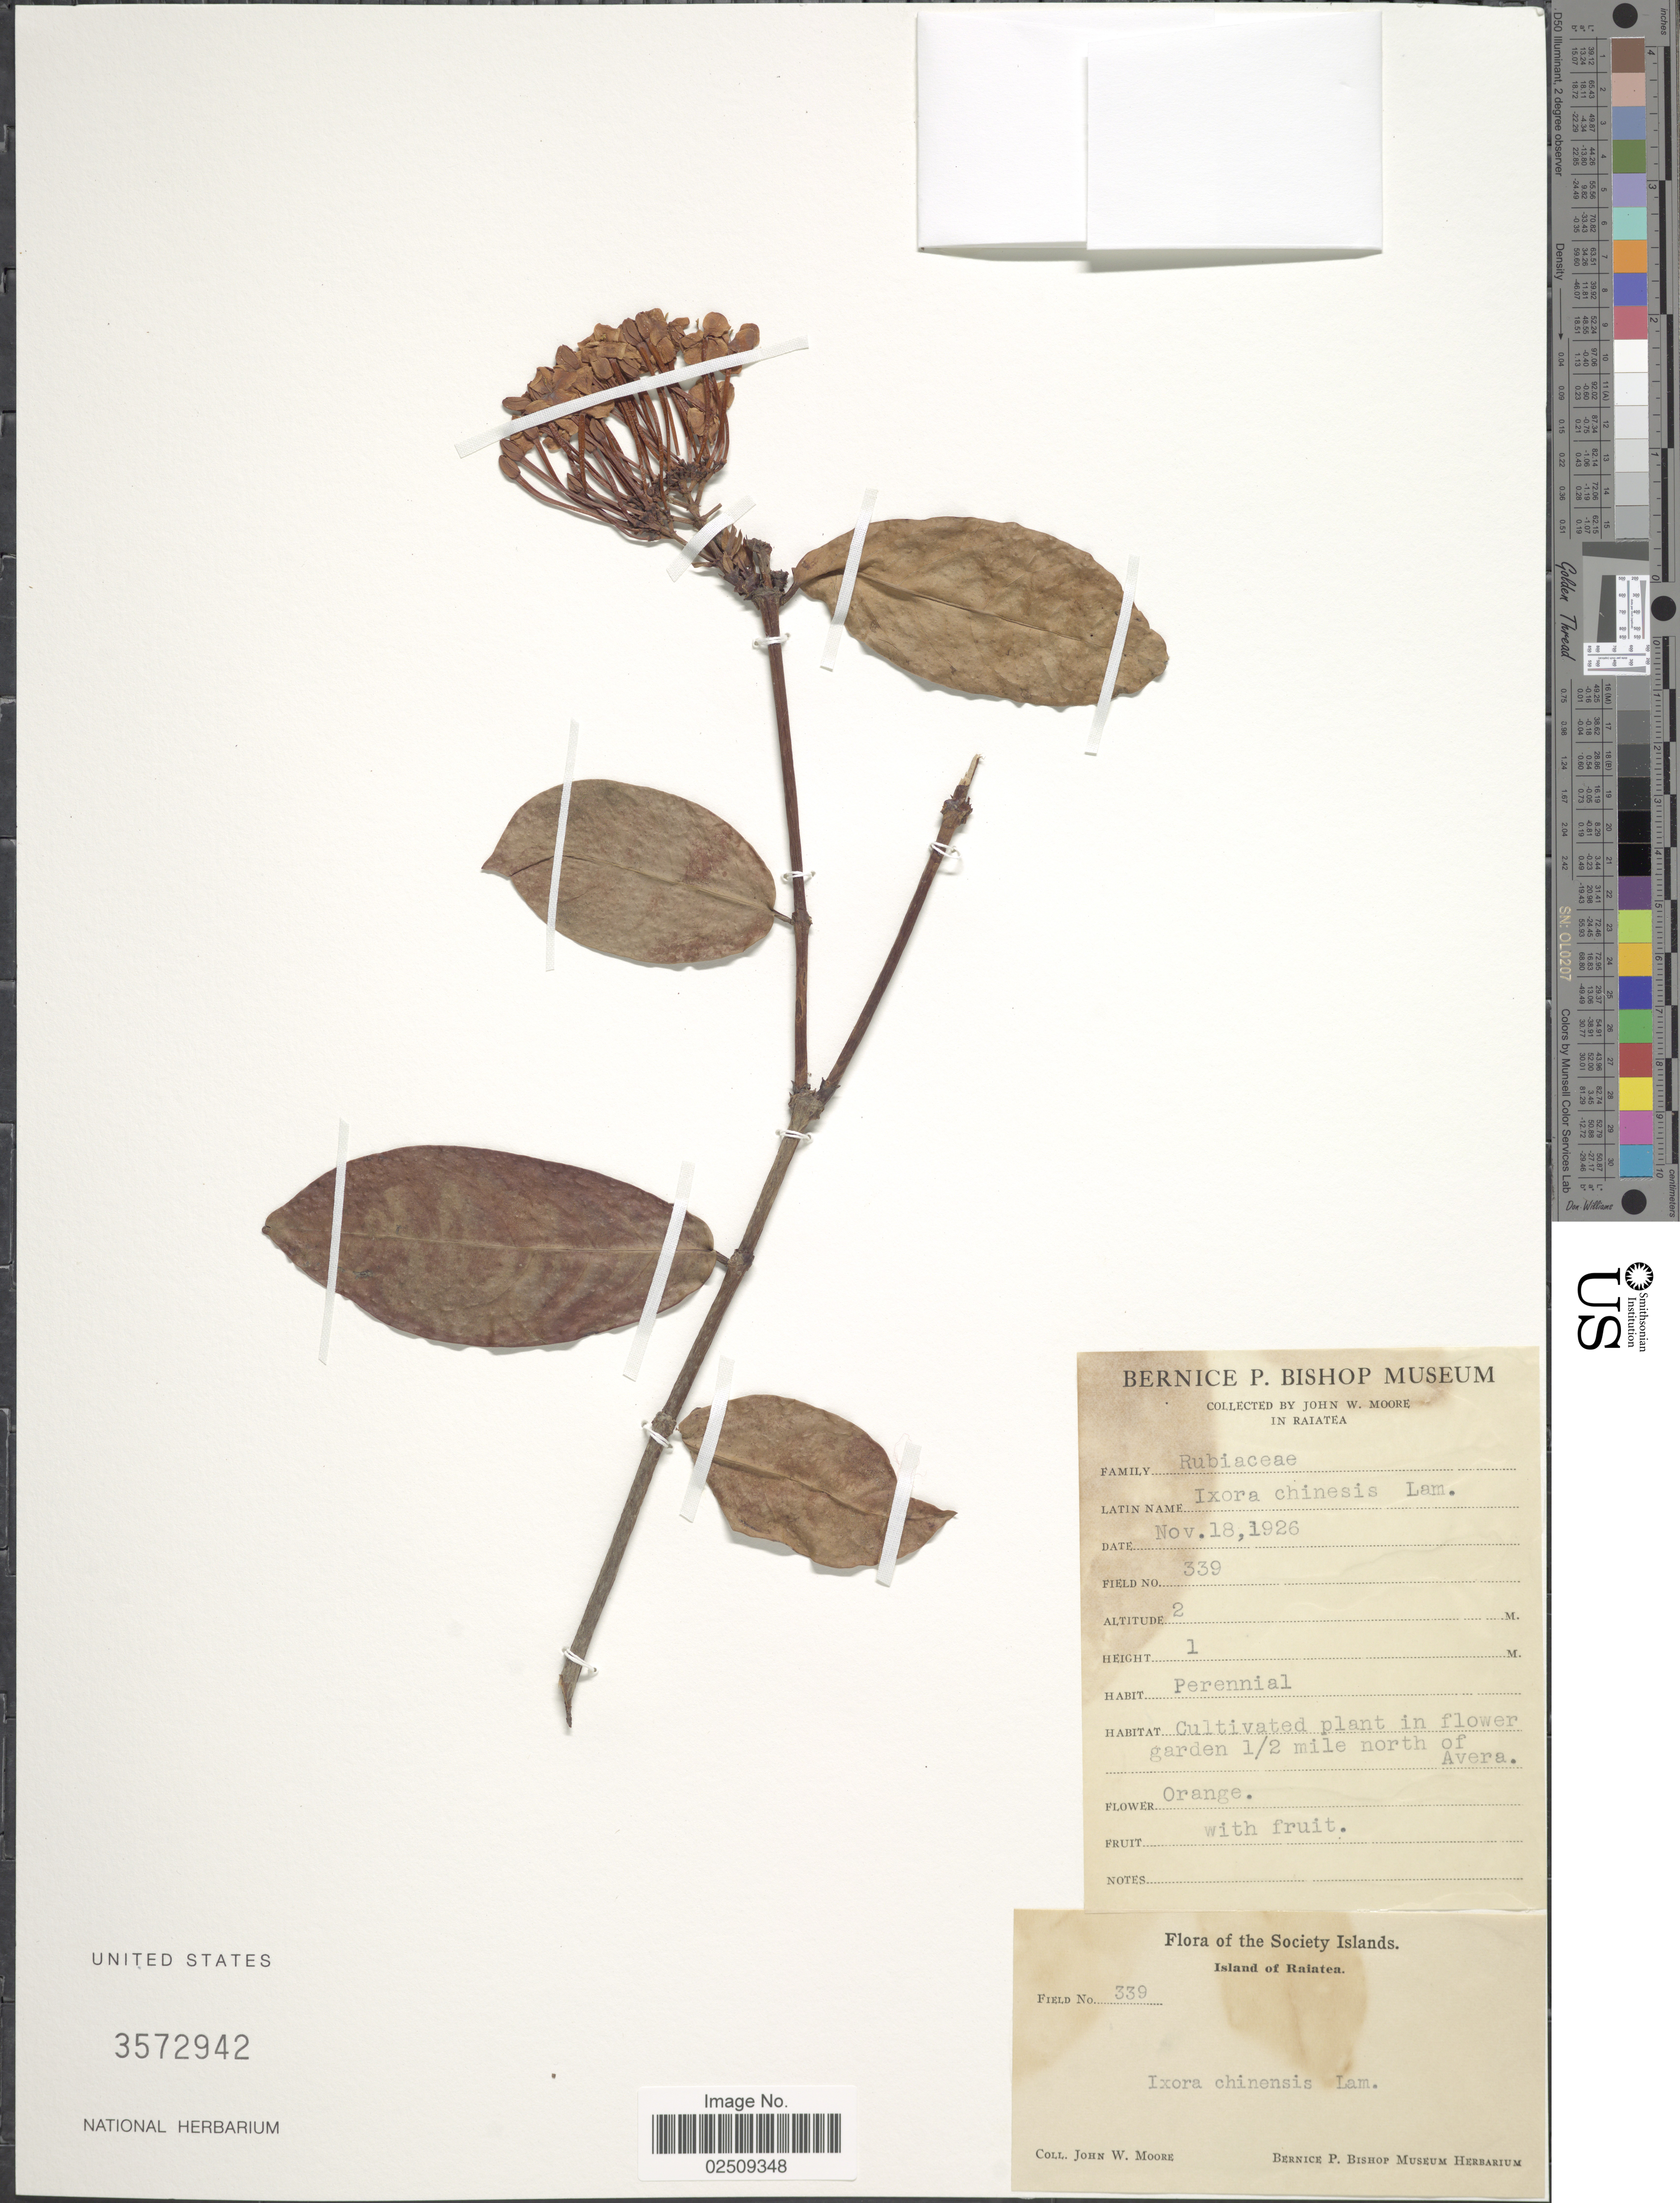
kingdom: Plantae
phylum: Tracheophyta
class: Magnoliopsida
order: Gentianales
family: Rubiaceae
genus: Ixora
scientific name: Ixora chinensis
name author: Lam.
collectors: J. Moore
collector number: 339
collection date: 1926-11-18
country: French Polynesia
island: Raiatea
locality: Society Islands. Island of Raiatea. In flower garden 1/2 mile north of Avera.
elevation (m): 2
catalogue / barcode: US 3572942